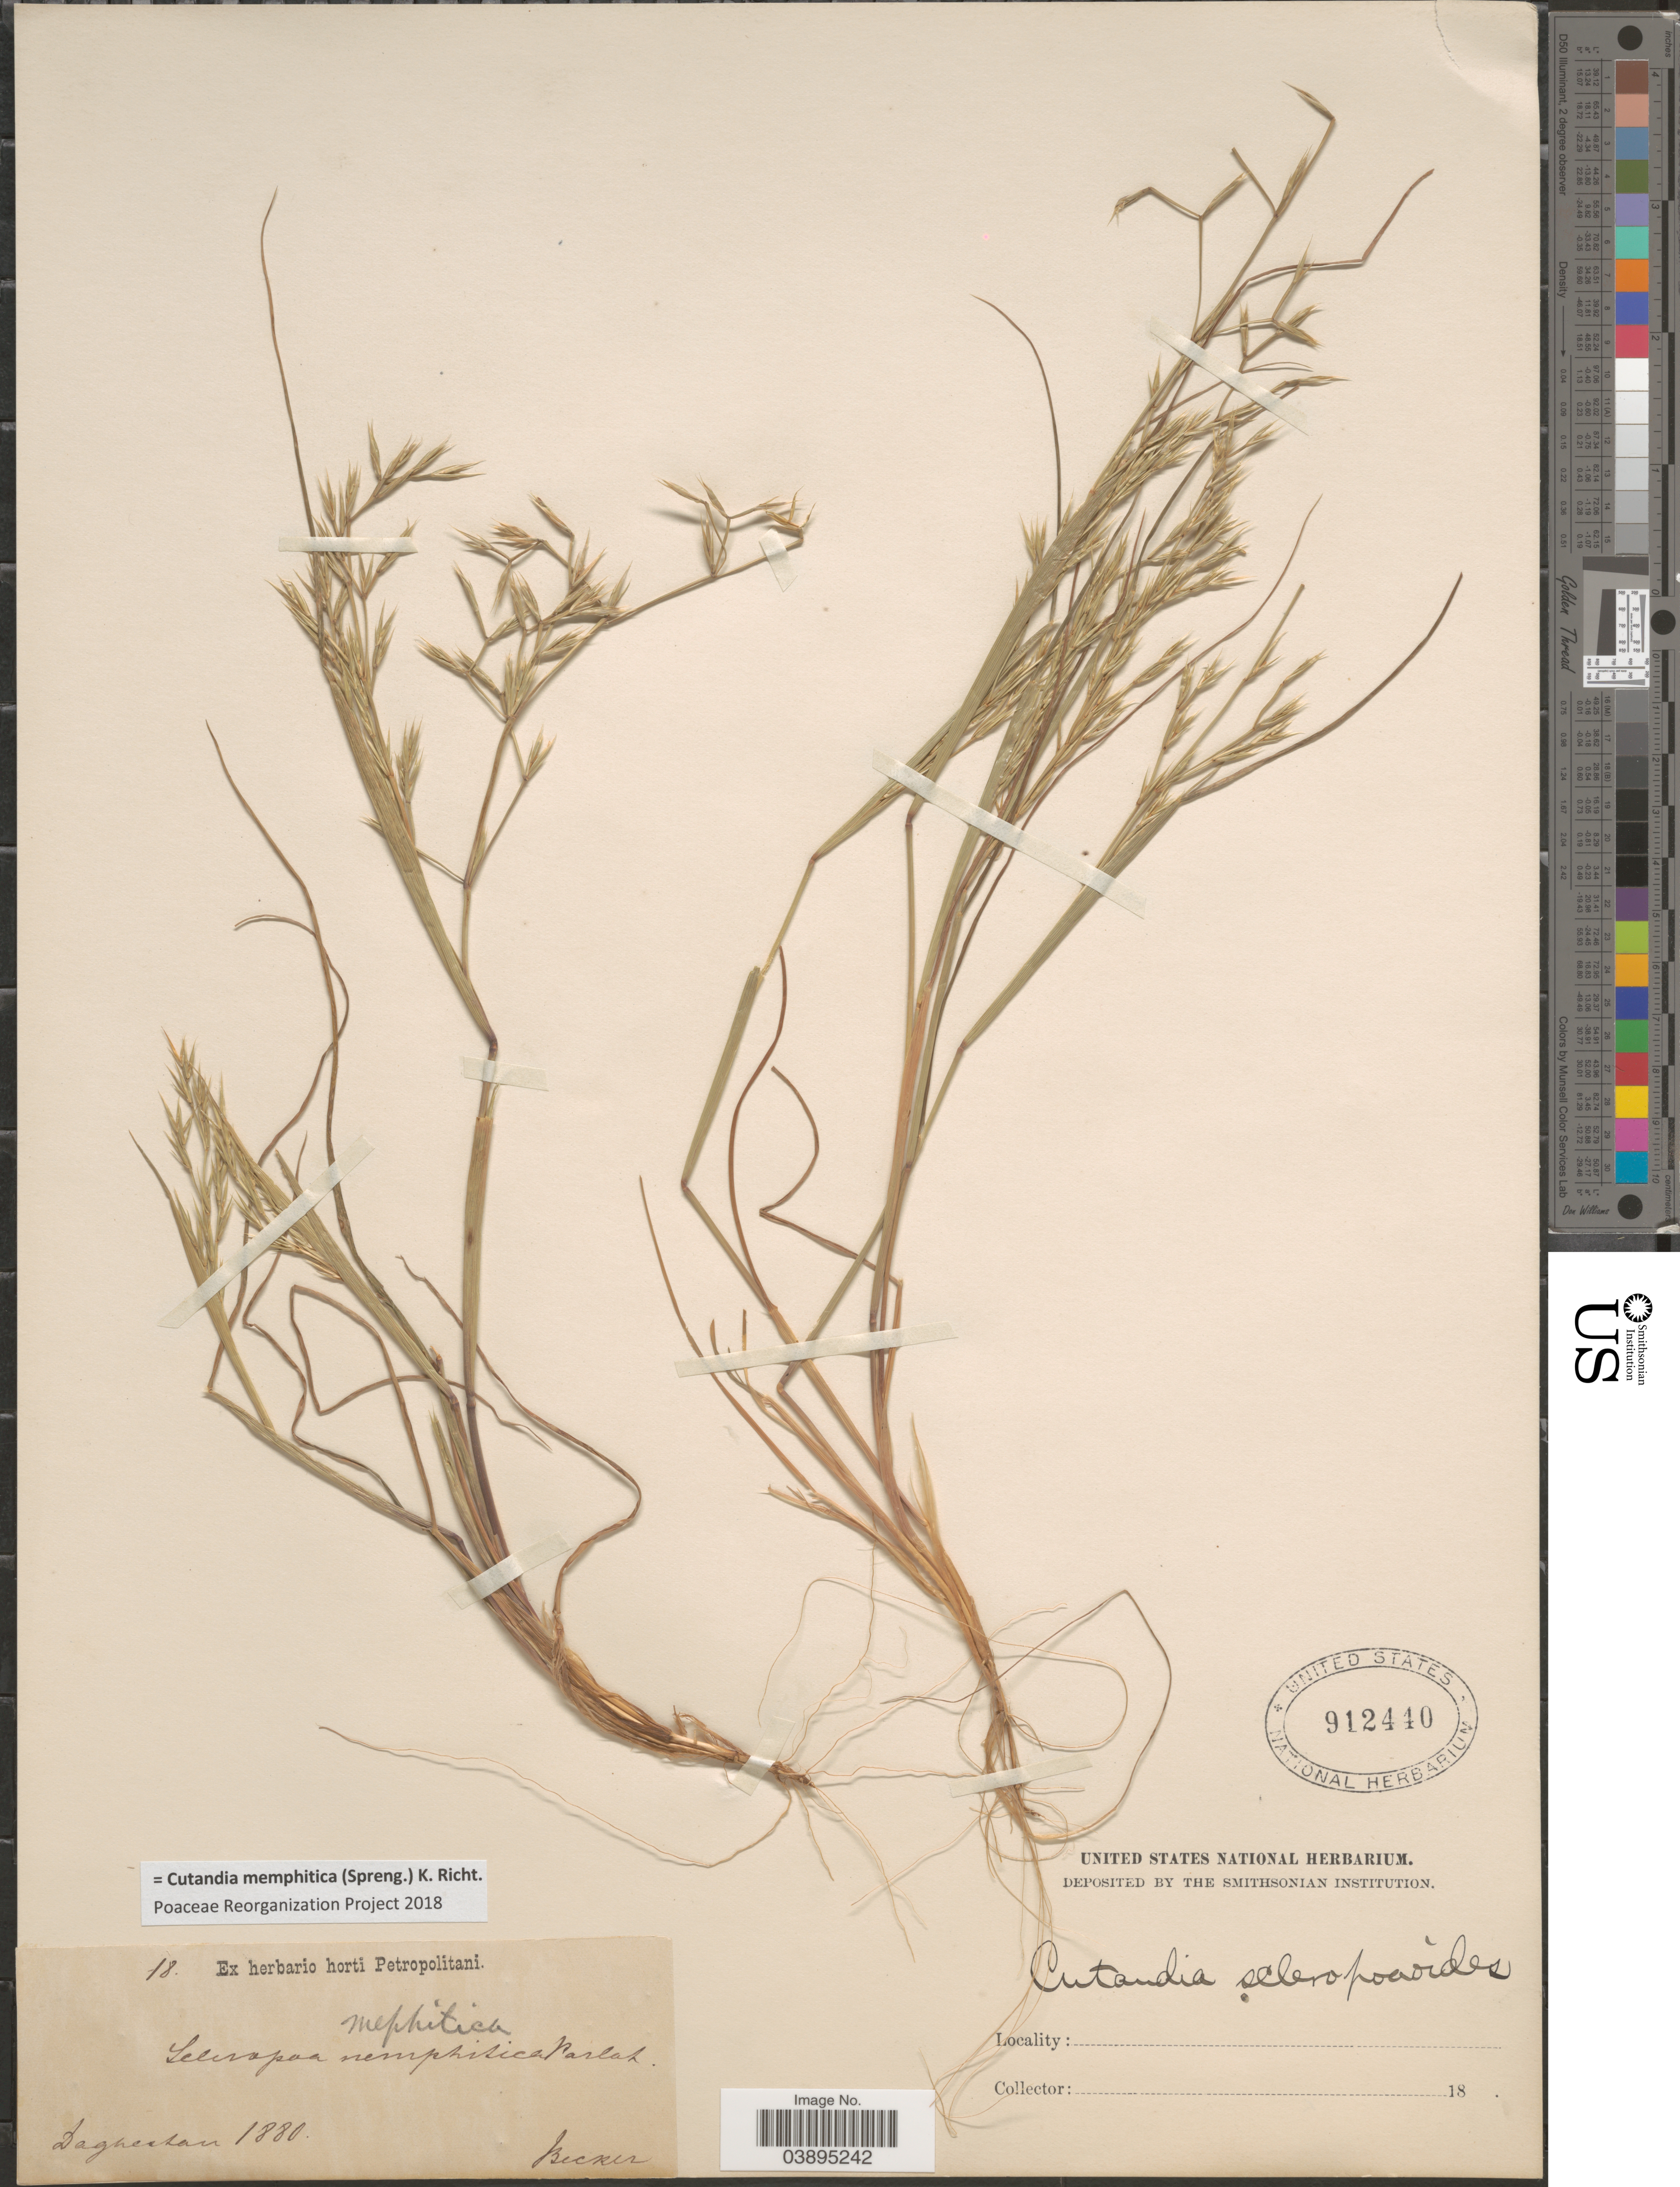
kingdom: Plantae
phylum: Tracheophyta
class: Liliopsida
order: Poales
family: Poaceae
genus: Cutandia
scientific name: Cutandia memphitica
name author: (Spreng.) K. Richt.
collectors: -. Becker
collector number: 18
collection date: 1880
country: Russian Federation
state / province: Dagestan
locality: Daghestan.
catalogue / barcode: US 912440